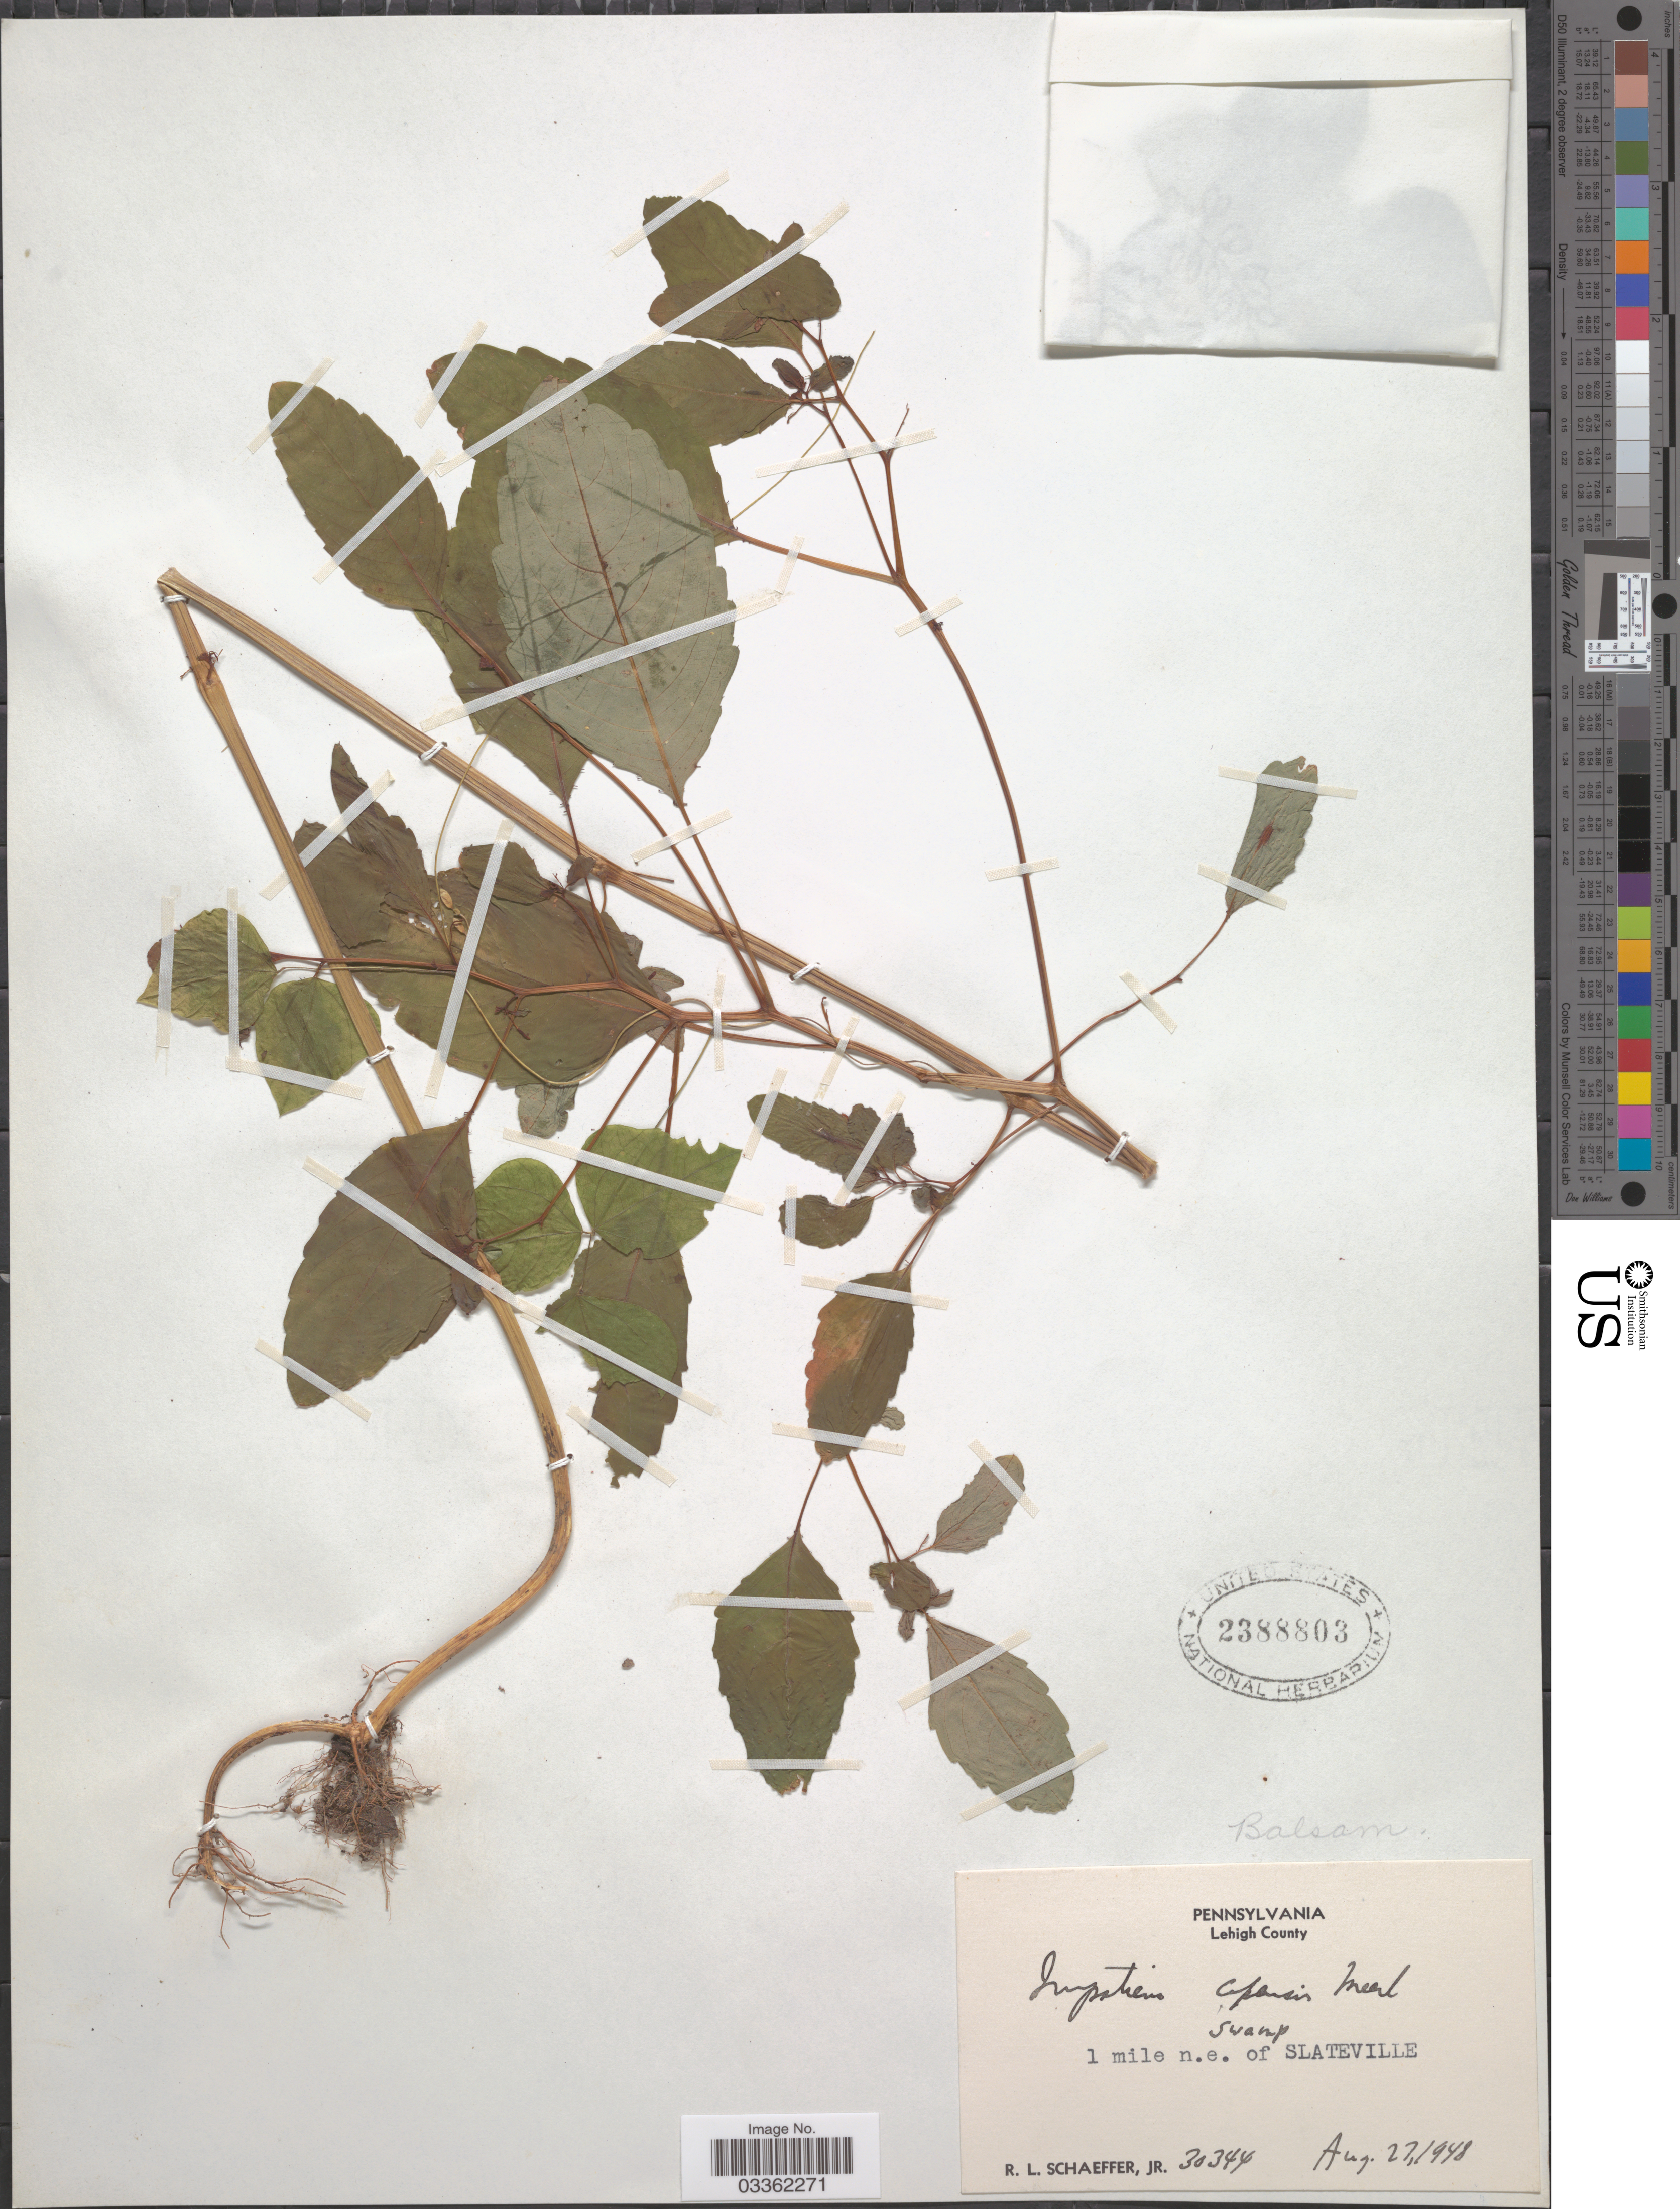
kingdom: Plantae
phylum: Tracheophyta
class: Magnoliopsida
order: Ericales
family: Balsaminaceae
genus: Impatiens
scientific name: Impatiens capensis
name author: Meerb.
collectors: R. L. Schaeffer Jr.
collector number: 30344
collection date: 1948-08-27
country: United States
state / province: Pennsylvania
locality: Lehigh County, 1 mile n.e. of Slateville.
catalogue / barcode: US 2388803